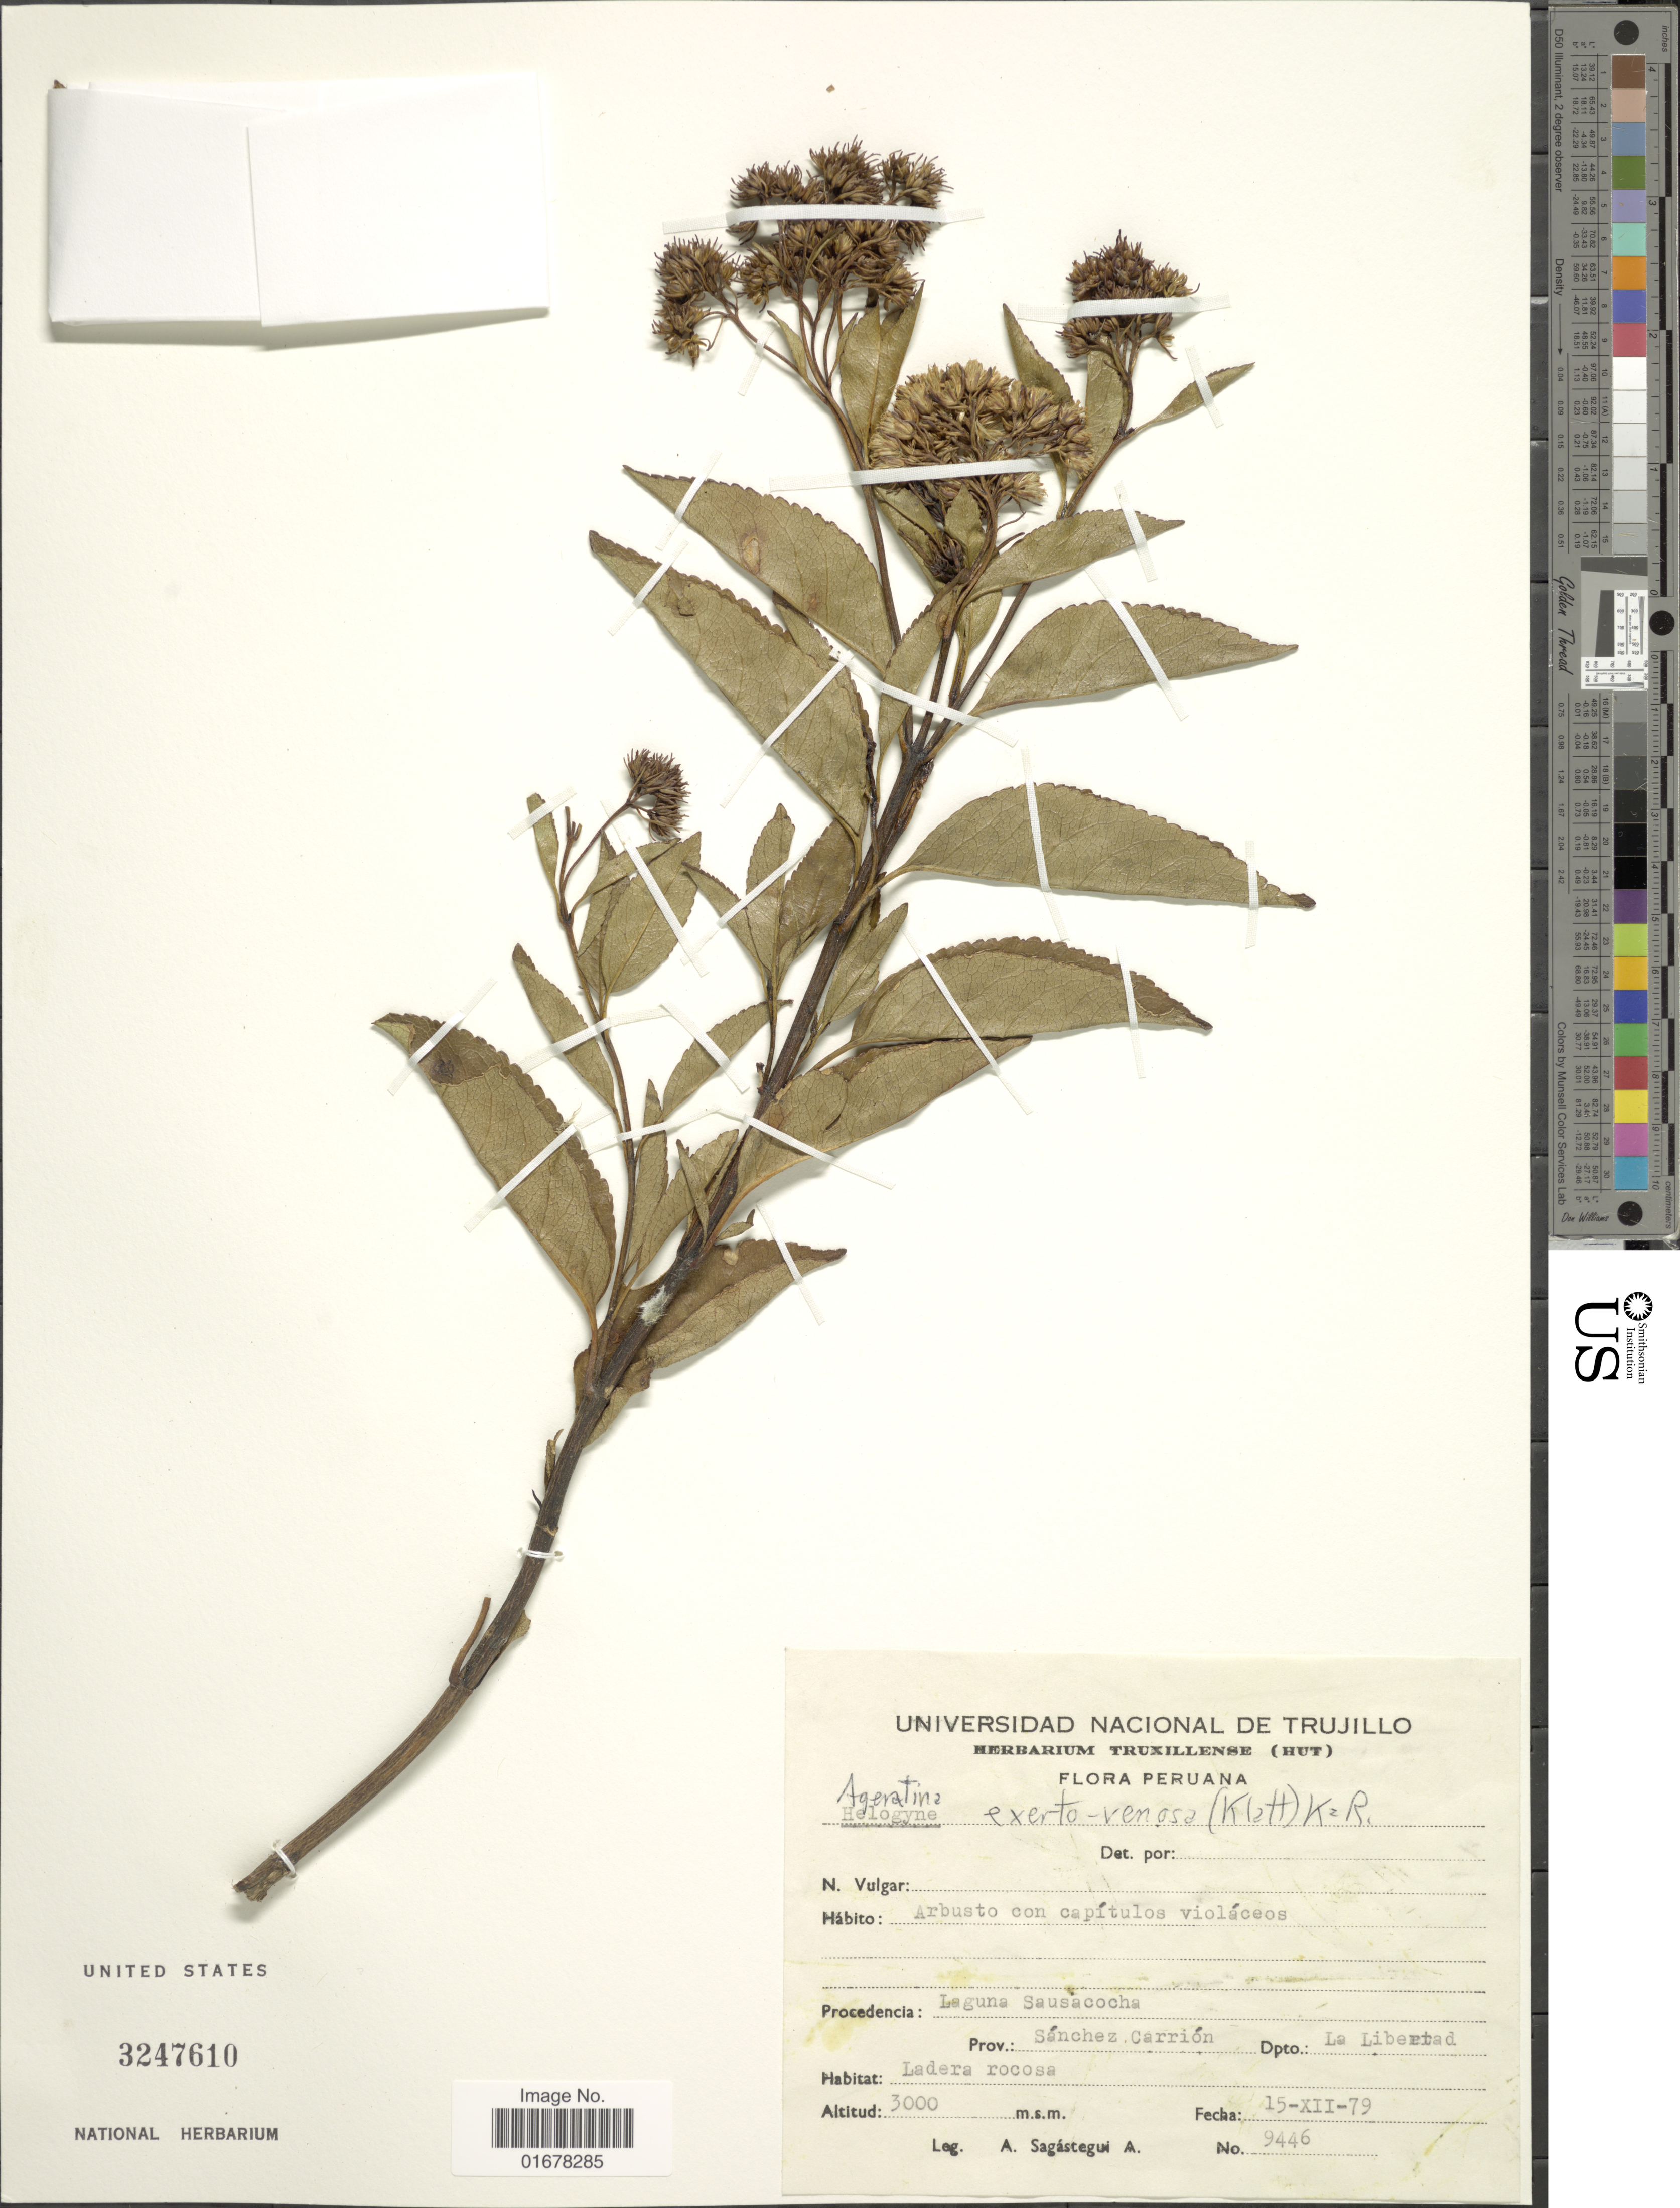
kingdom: Plantae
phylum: Tracheophyta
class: Magnoliopsida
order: Asterales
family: Asteraceae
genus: Ageratina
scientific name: Ageratina exserto-venosa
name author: (Klatt) R.M. King & H. Rob.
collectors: A. Sagástegui A.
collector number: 9446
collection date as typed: Transcribed d/m/y: 15/12/79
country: Peru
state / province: La Libertad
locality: Procedencia: Laguna Sausacoha, Prov.: Sanchez Carrion, Dpto.: La Libertad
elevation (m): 3000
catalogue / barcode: US 3247610